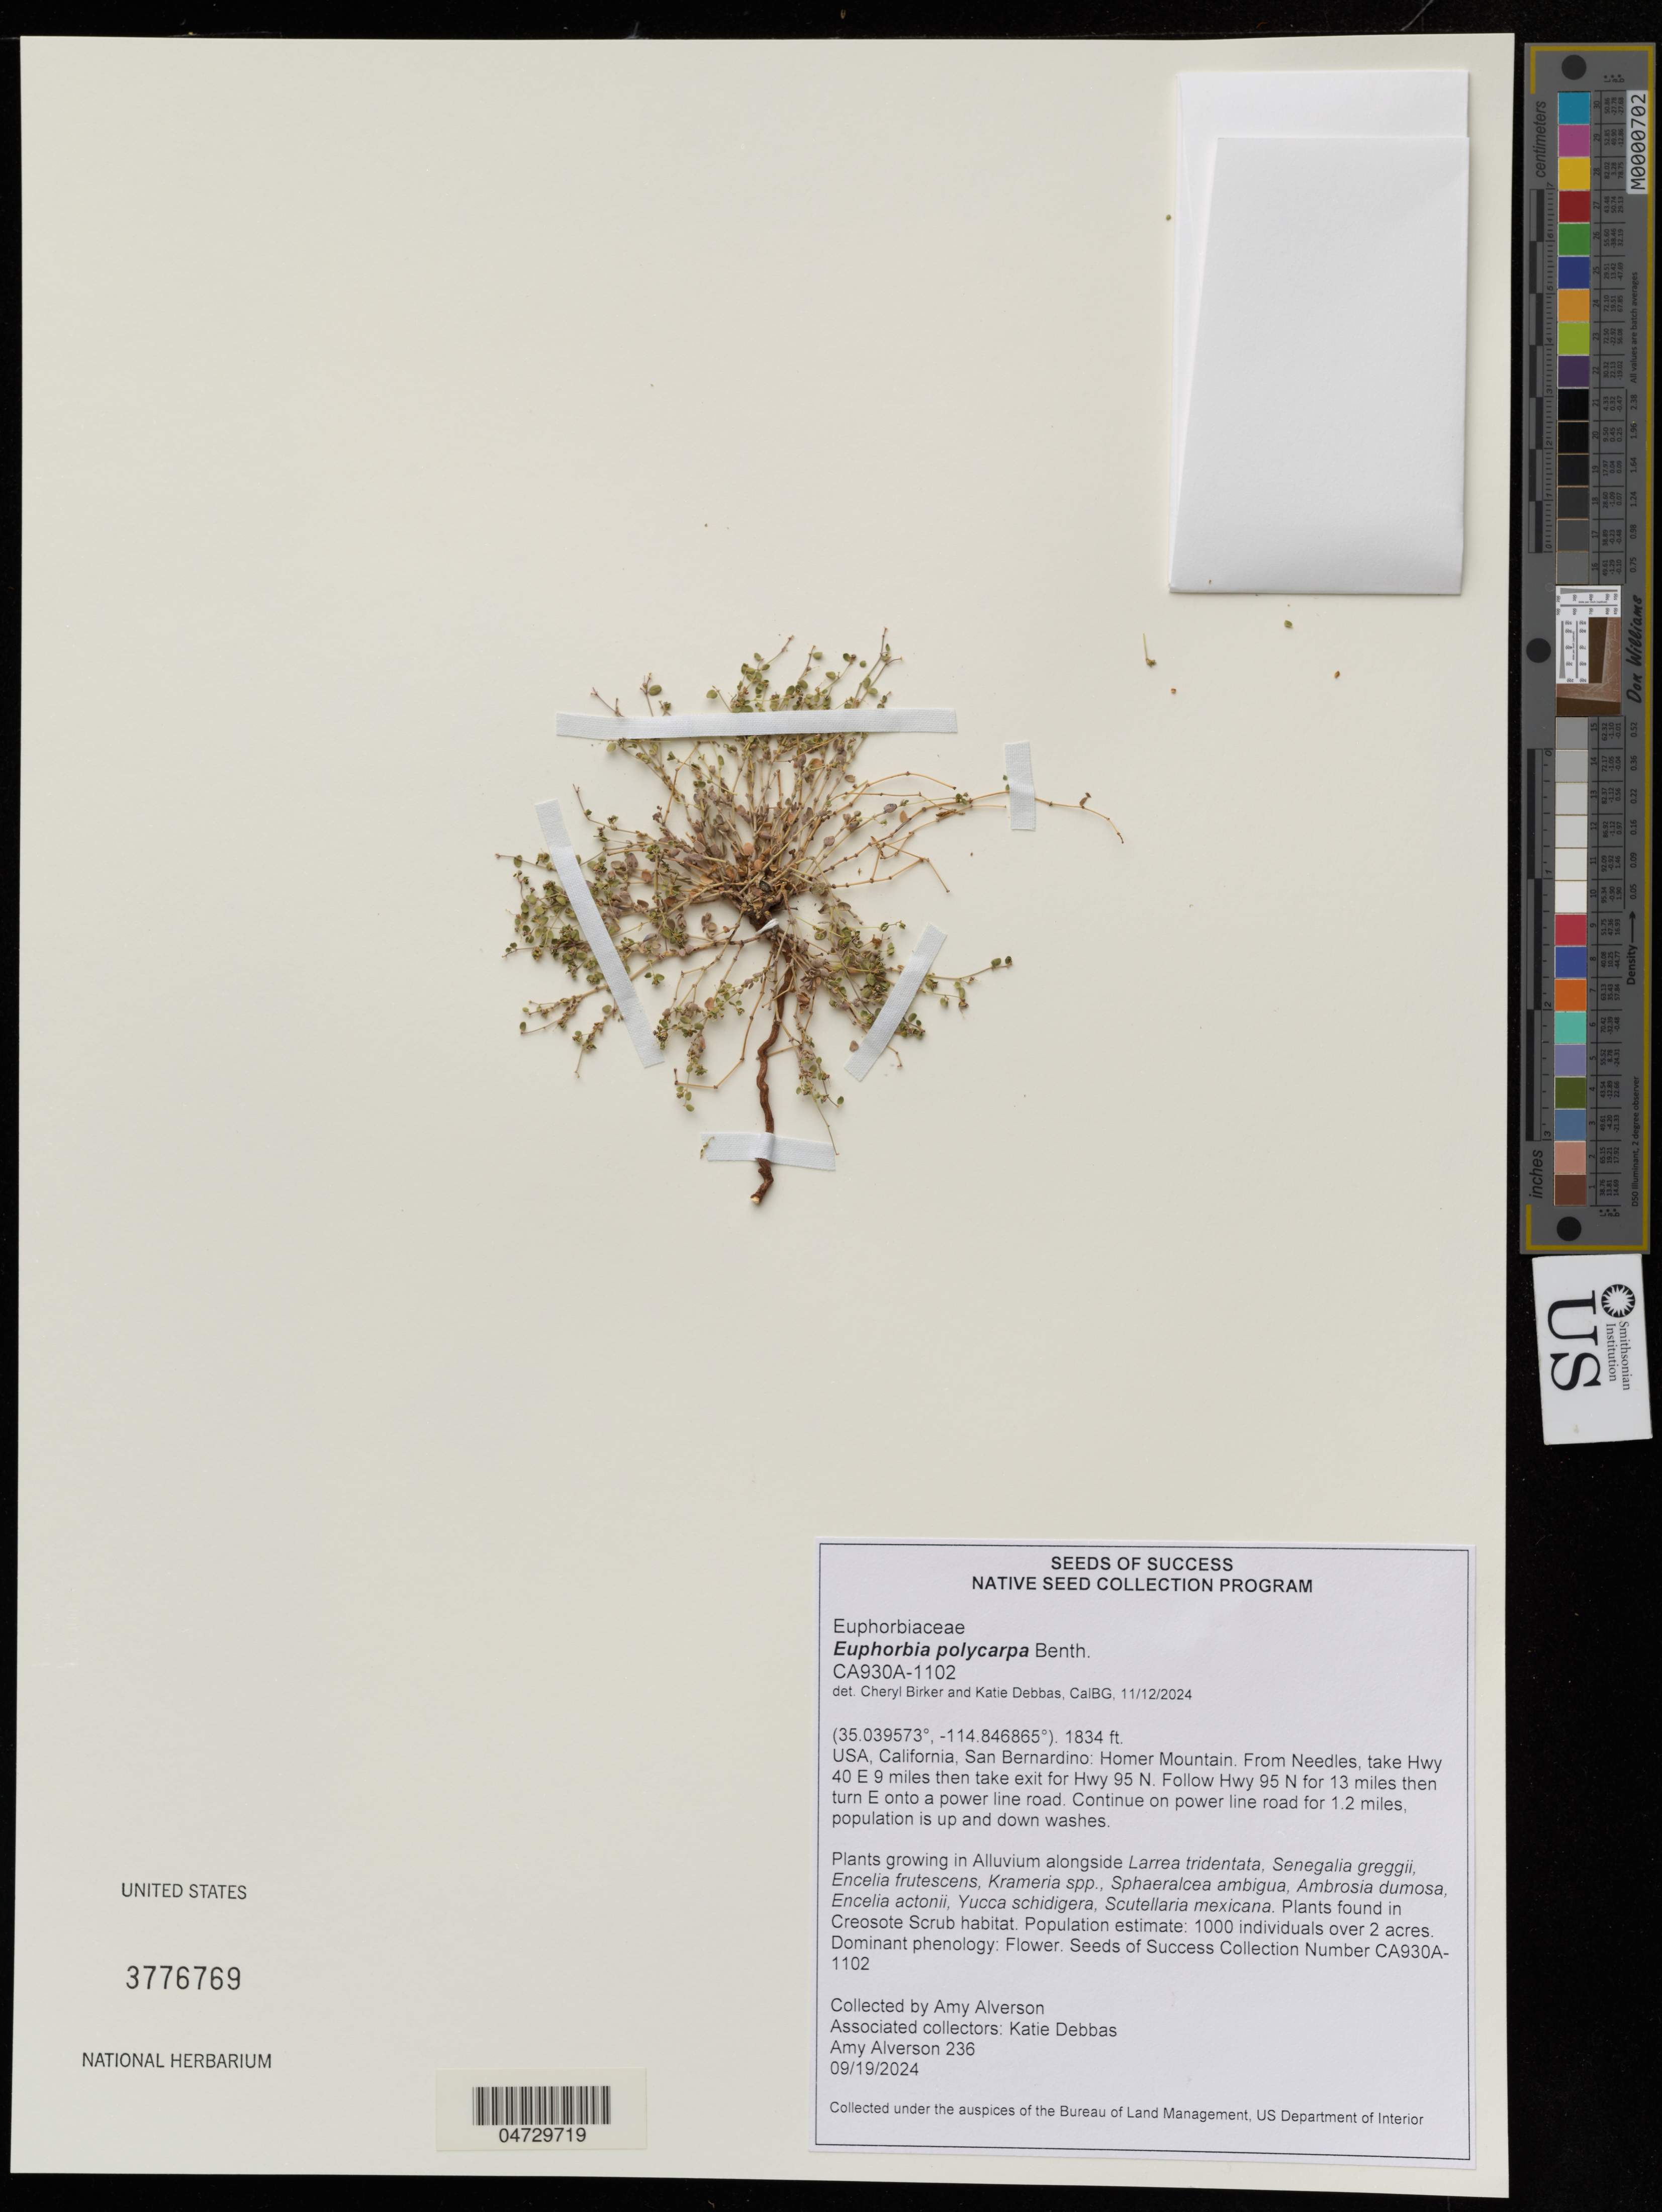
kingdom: Plantae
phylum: Tracheophyta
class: Magnoliopsida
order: Malpighiales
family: Euphorbiaceae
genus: Euphorbia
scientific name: Euphorbia polycarpa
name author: Benth.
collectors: A. Alverson & K. Debbas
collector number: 236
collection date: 2024-09-19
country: United States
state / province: California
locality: San Bernardino: Homer Mountain. From Needles, take Hwy 40 E 9 miles then take exit for Hwy 95 N. Follow Hwy 95 N for 13 miles then turn E onto a power line road. Continue on power line road for 1.2 miles, population is up and down washes.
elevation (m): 559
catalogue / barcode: US 3776769